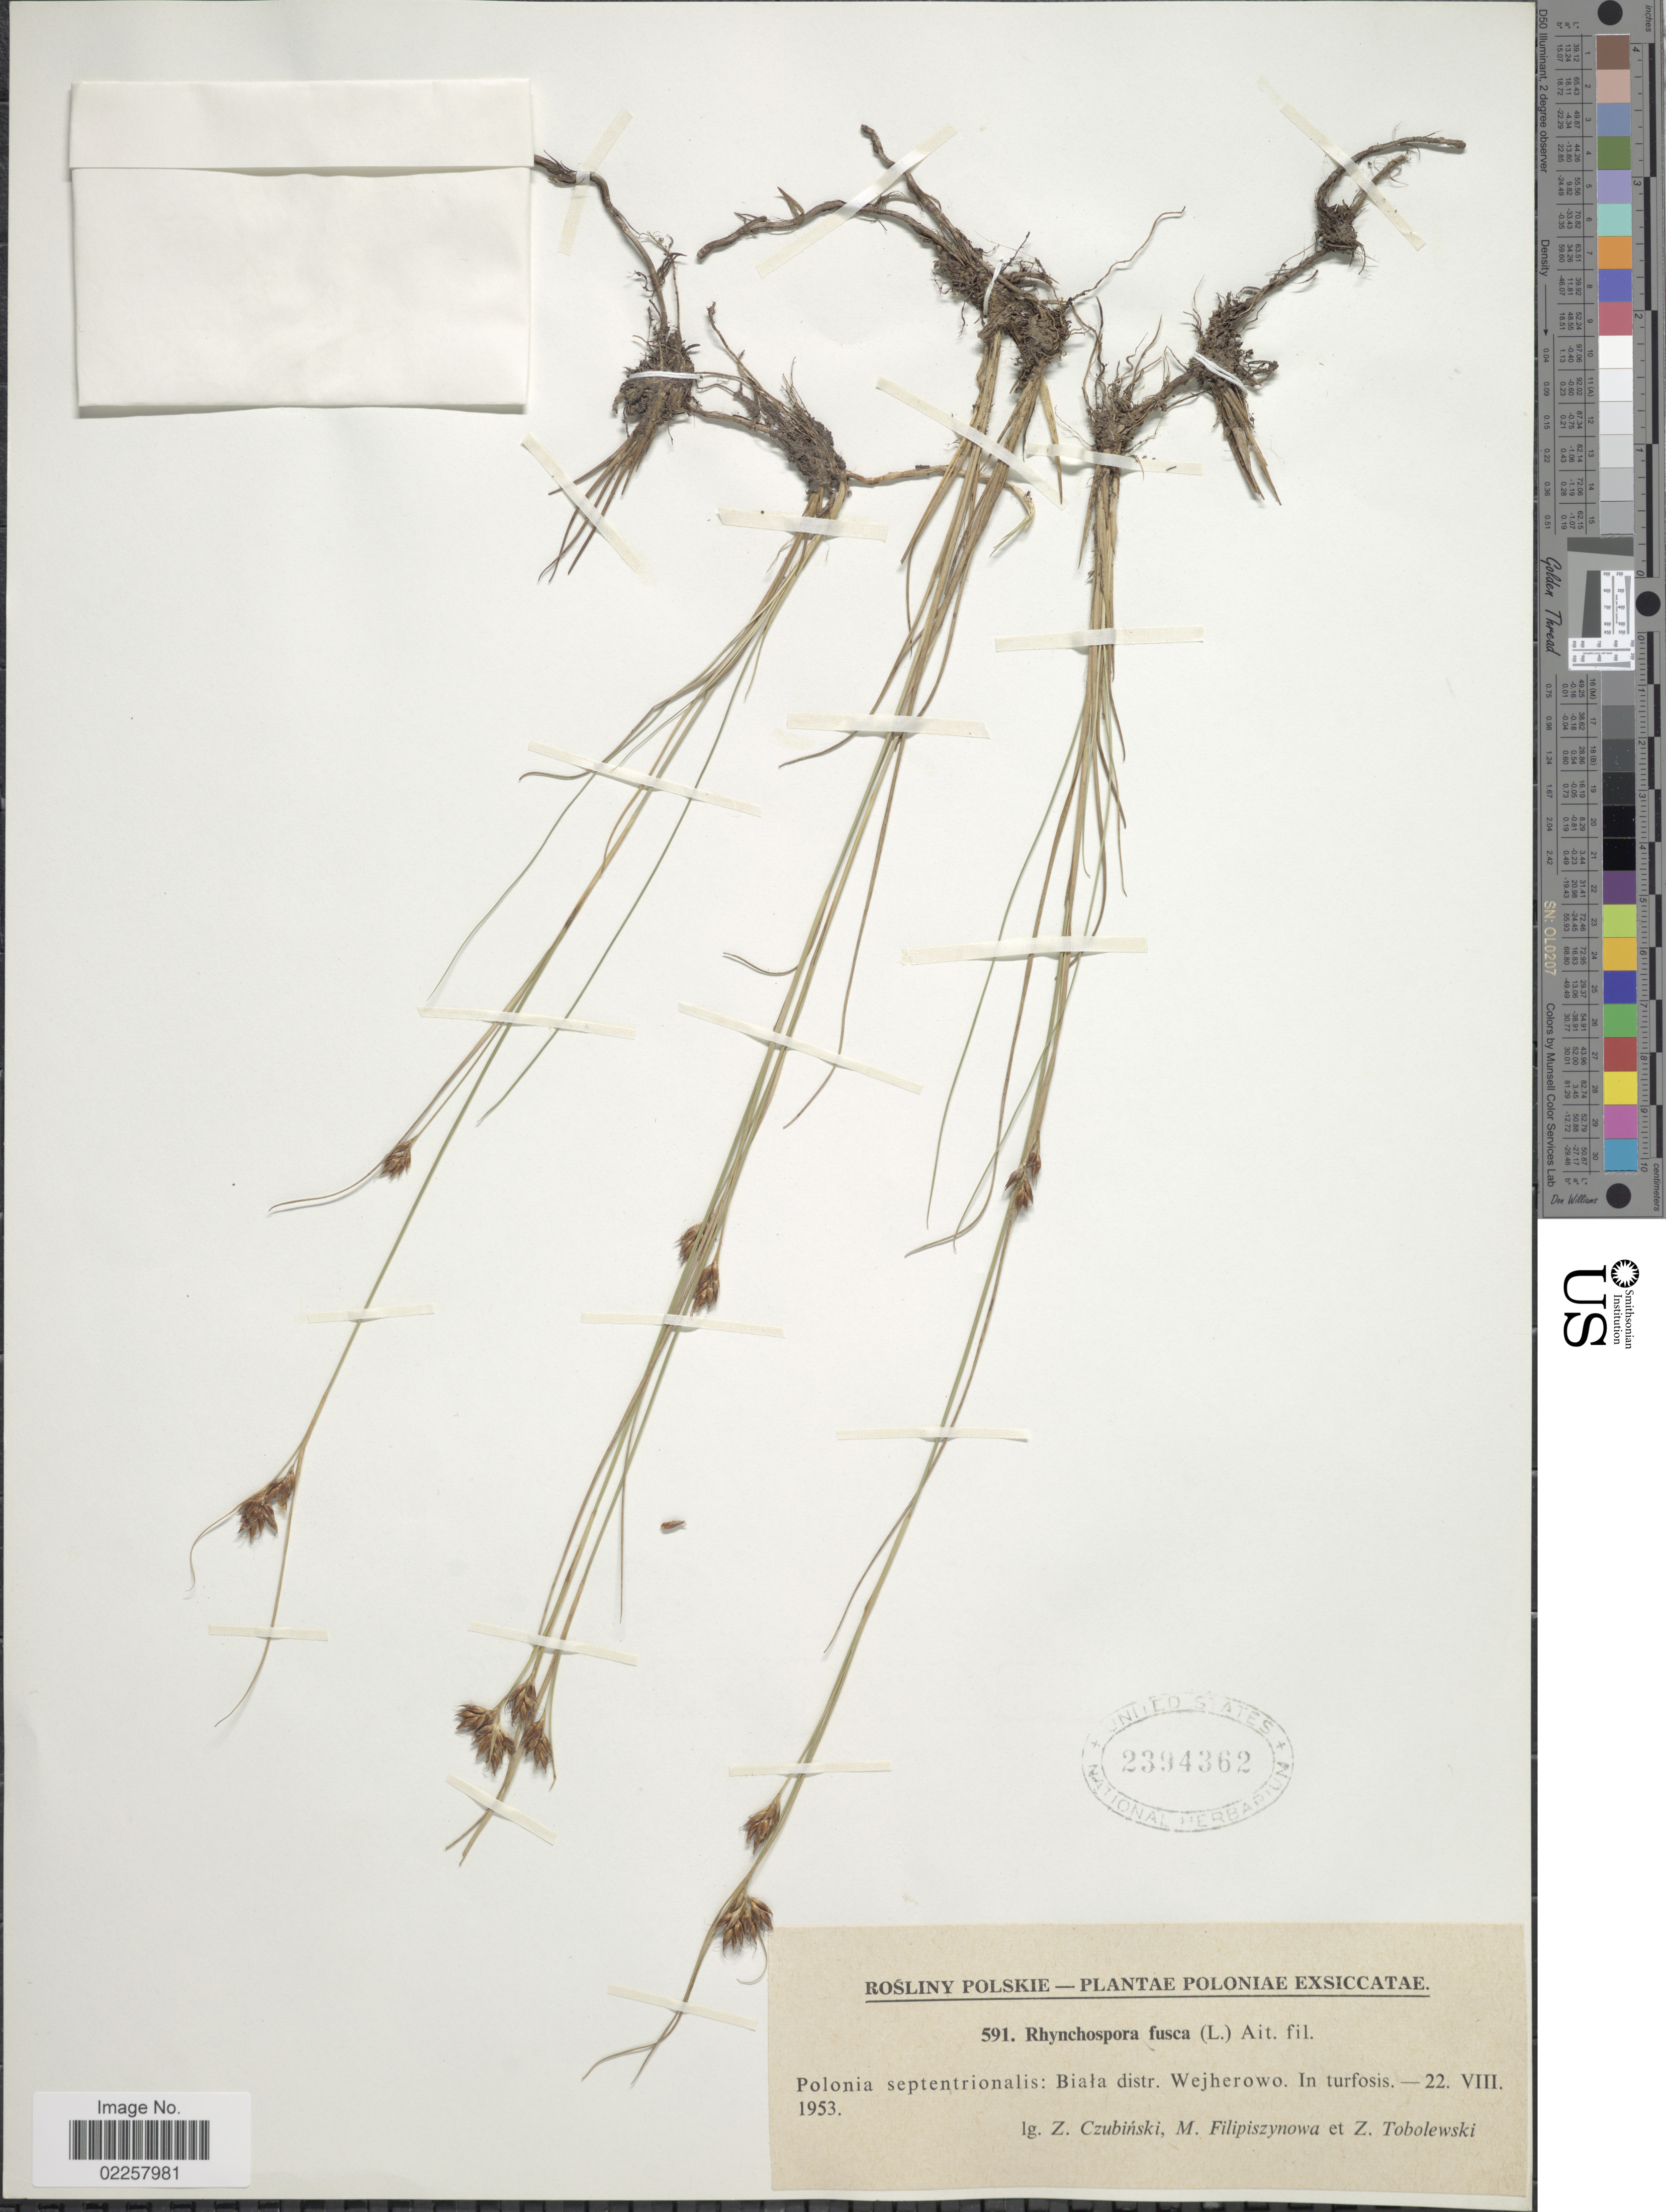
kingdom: Plantae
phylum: Tracheophyta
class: Liliopsida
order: Poales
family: Cyperaceae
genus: Rhynchospora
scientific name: Rhynchospora fusca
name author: (L.) W.T. Aiton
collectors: Z. Czubinski, M. Filipiszynowa & Z. Tobolewski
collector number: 591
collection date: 1953-08-22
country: Poland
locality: Poloniae, Polonia septentrionalis: Biala distr. Wejherowo, In turfosis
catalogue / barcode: US 2394362